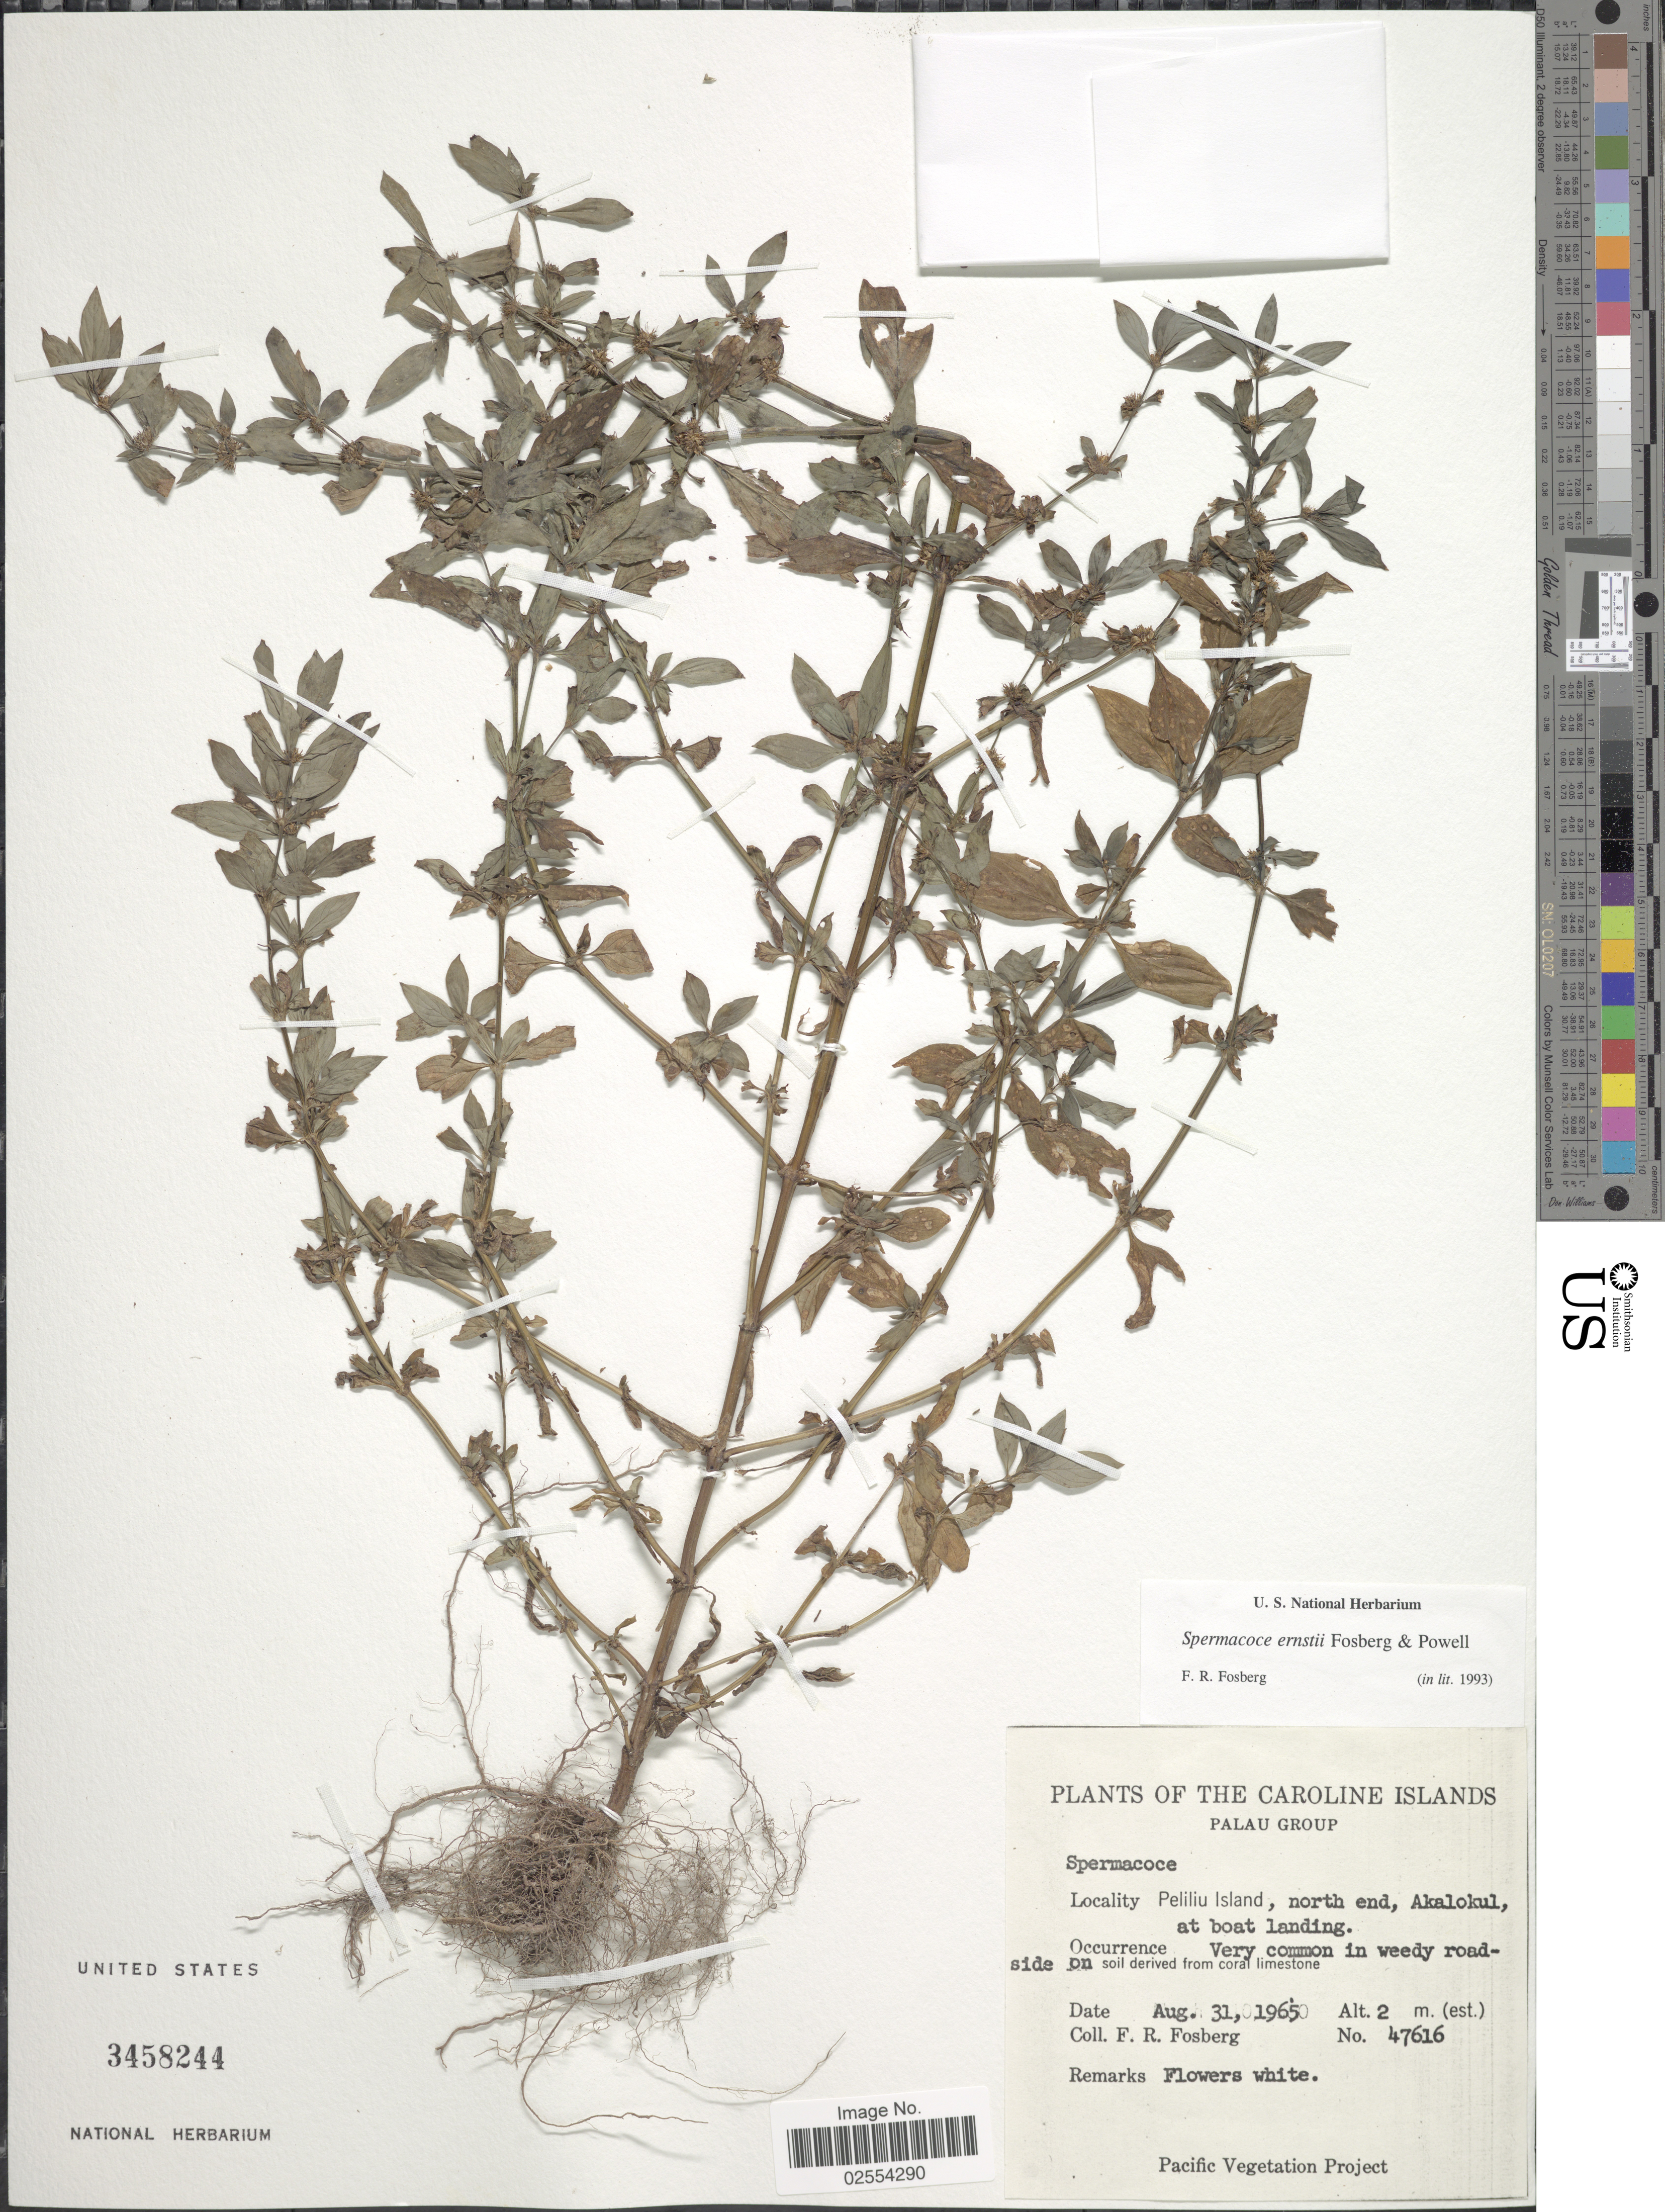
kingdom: Plantae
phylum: Tracheophyta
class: Magnoliopsida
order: Gentianales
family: Rubiaceae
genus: Spermacoce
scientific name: Spermacoce ernstii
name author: Fosberg & D.A. Powell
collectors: F. R. Fosberg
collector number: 47616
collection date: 1965-08-31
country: Palau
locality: The Caroline Islands, Palau Group, Peliliu Island, north end, Akalokul, at boat landing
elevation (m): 2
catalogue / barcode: US 3458244